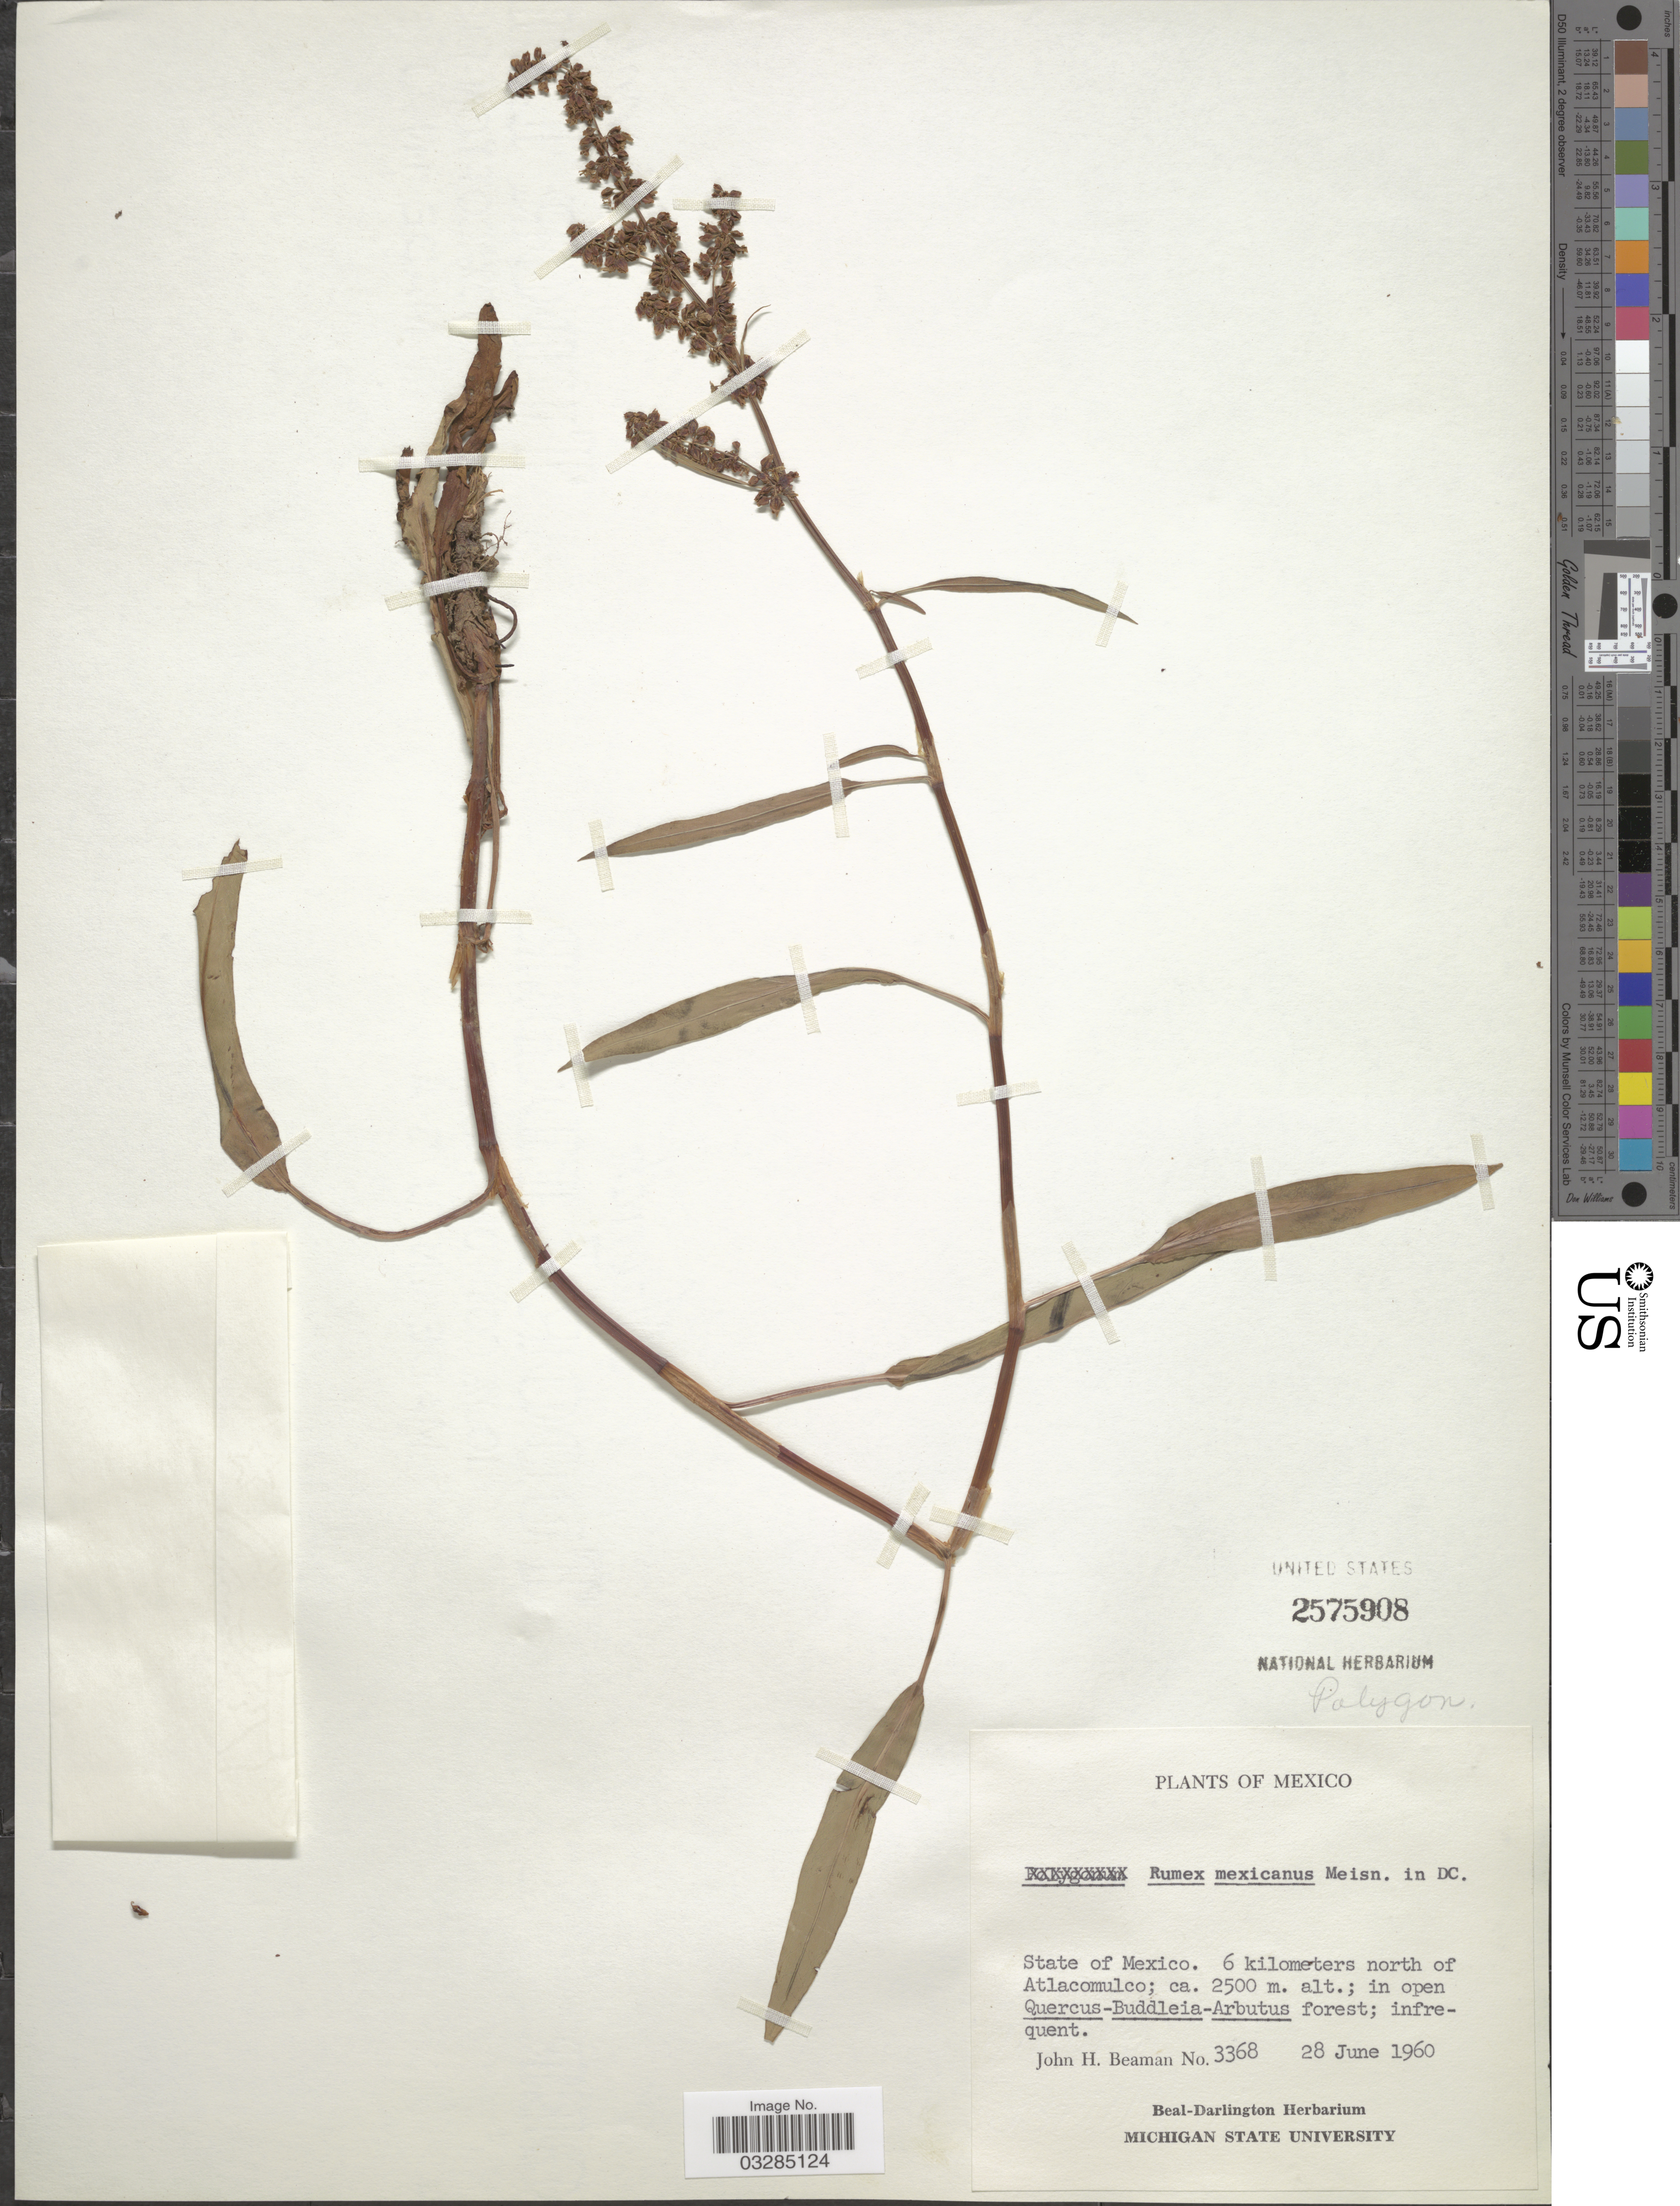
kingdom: Plantae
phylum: Tracheophyta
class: Magnoliopsida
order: Caryophyllales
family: Polygonaceae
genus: Rumex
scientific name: Rumex mexicanus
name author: Meisn.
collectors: J. H. Beaman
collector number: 3368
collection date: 1960-06-28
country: Mexico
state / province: México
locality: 6 kilometers north of Atlacomulco.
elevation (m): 2500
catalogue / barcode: US 2575908